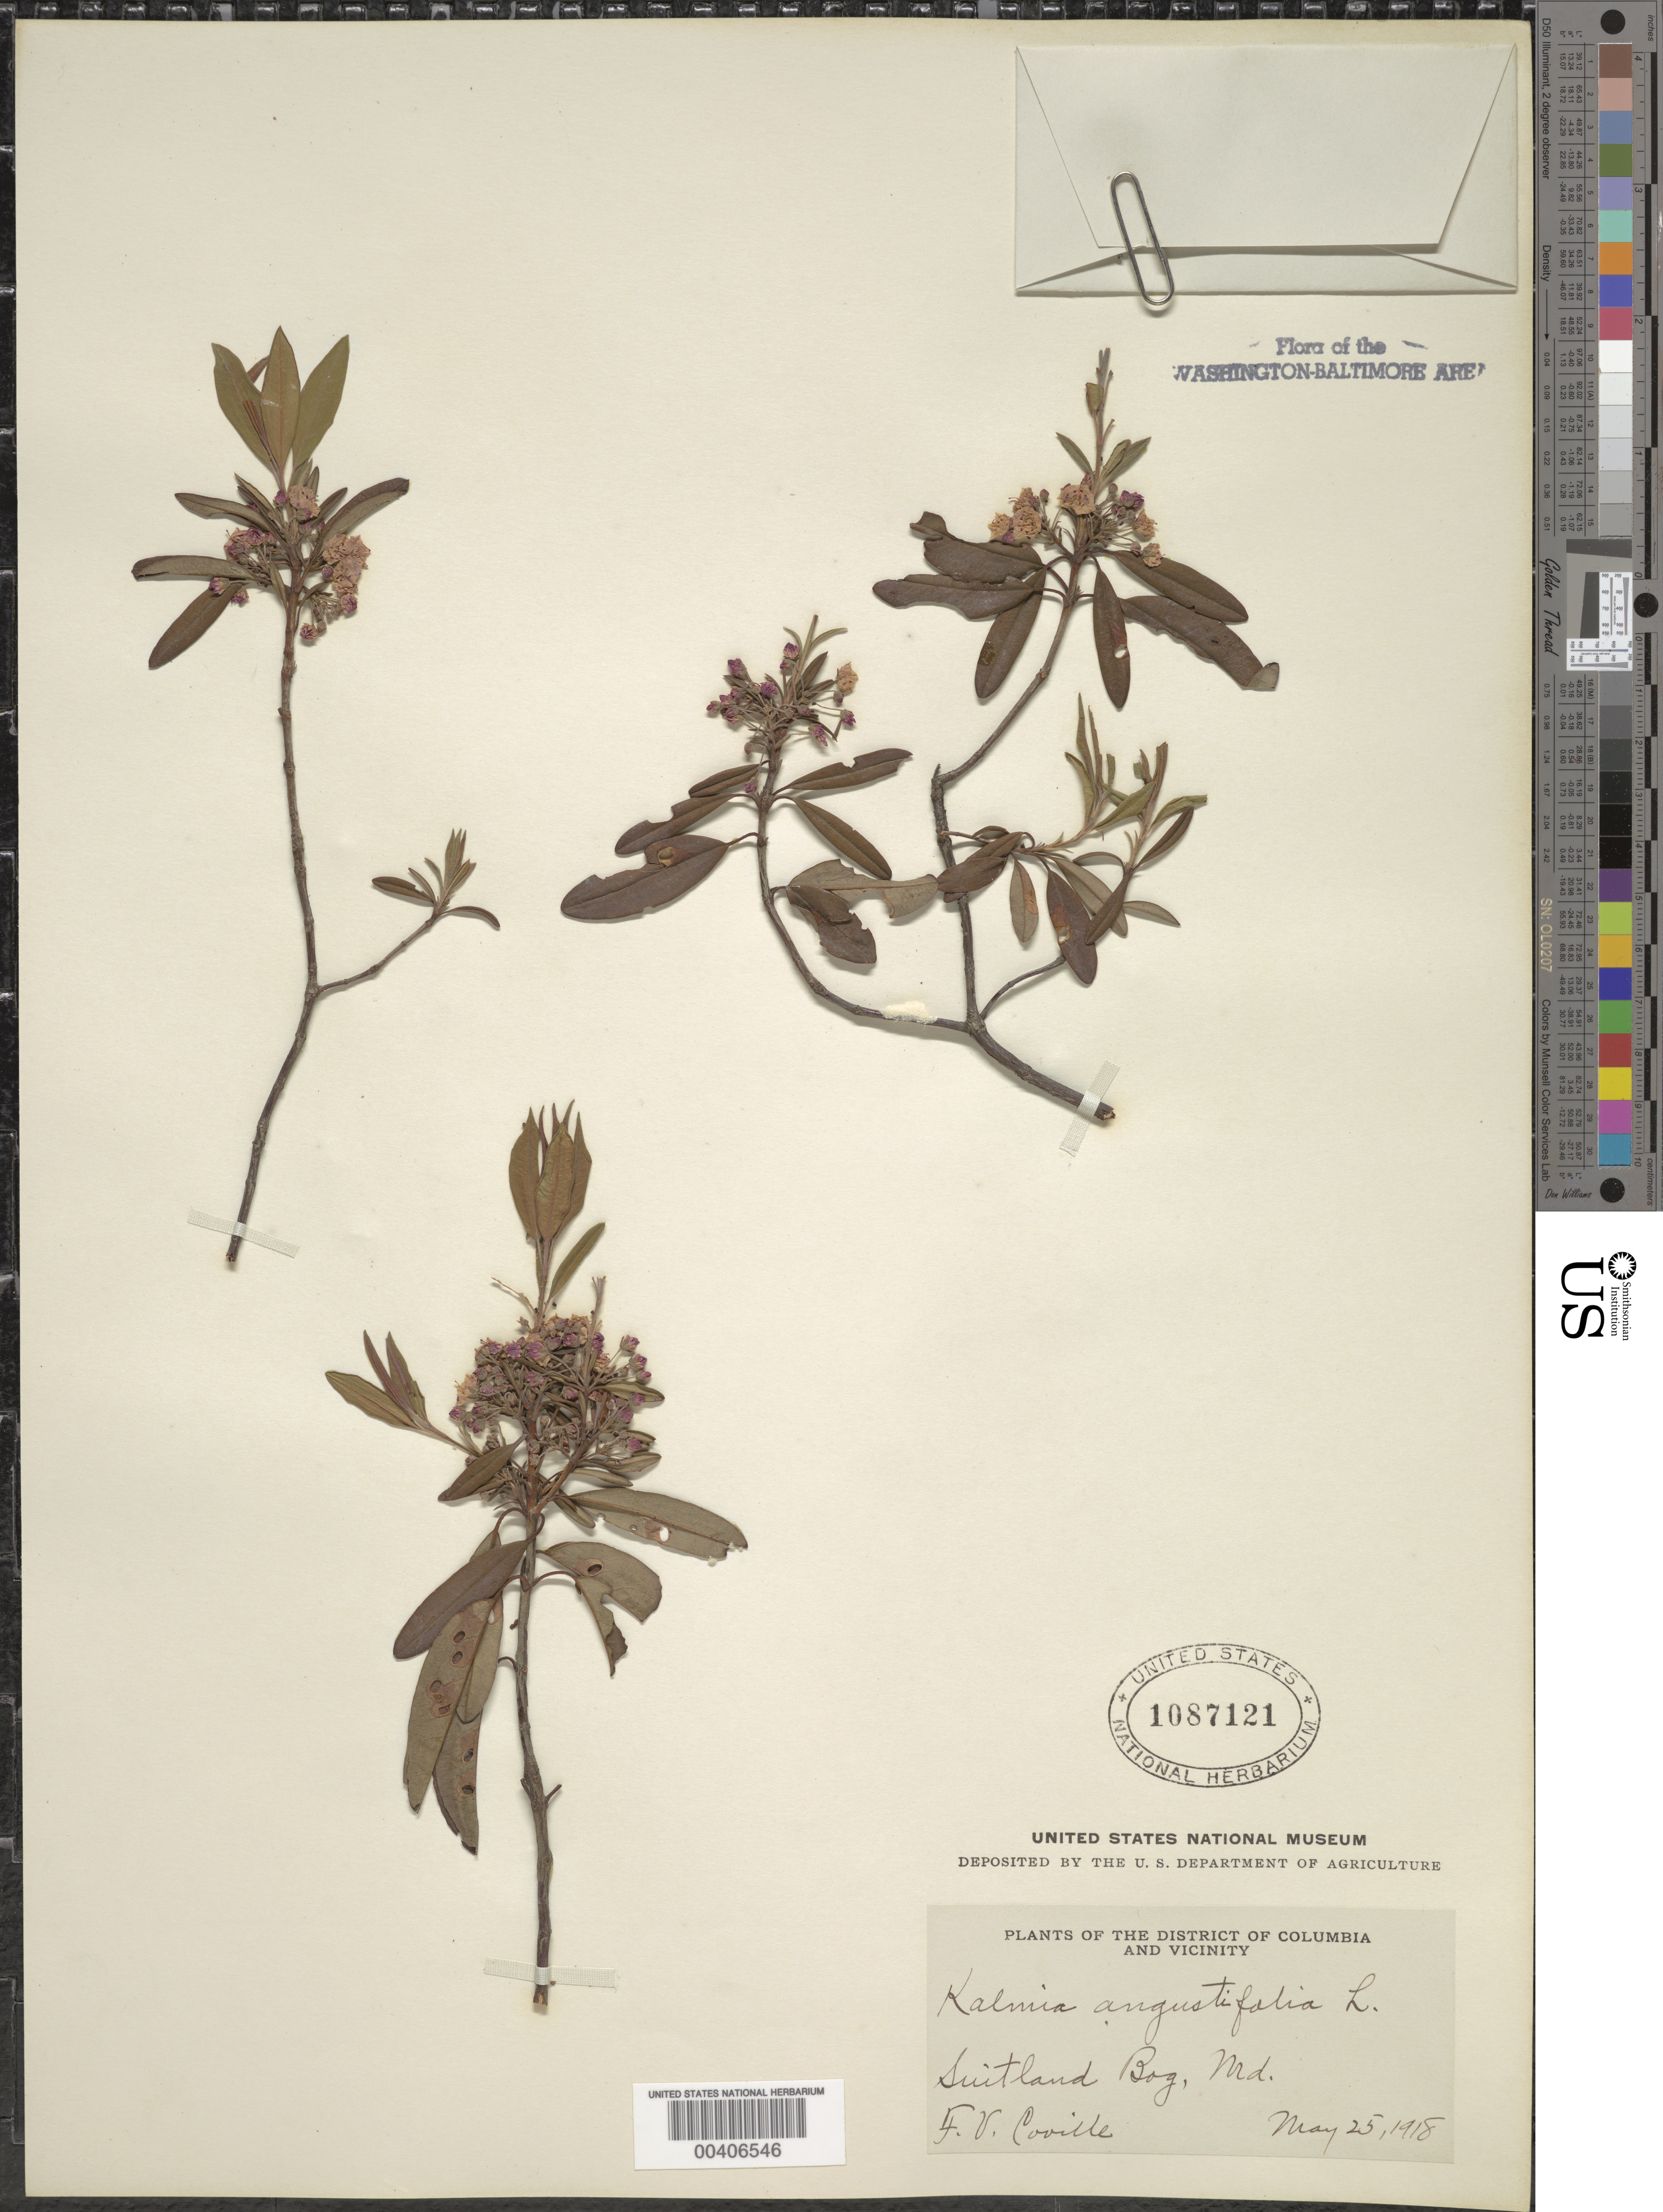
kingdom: Plantae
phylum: Tracheophyta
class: Magnoliopsida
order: Ericales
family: Ericaceae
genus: Kalmia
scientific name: Kalmia angustifolia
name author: L.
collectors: F. V. Coville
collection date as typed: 25 May 1918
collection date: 1918-05-25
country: United States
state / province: Maryland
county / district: Prince George's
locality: Suitland Bog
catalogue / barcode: US 1087121